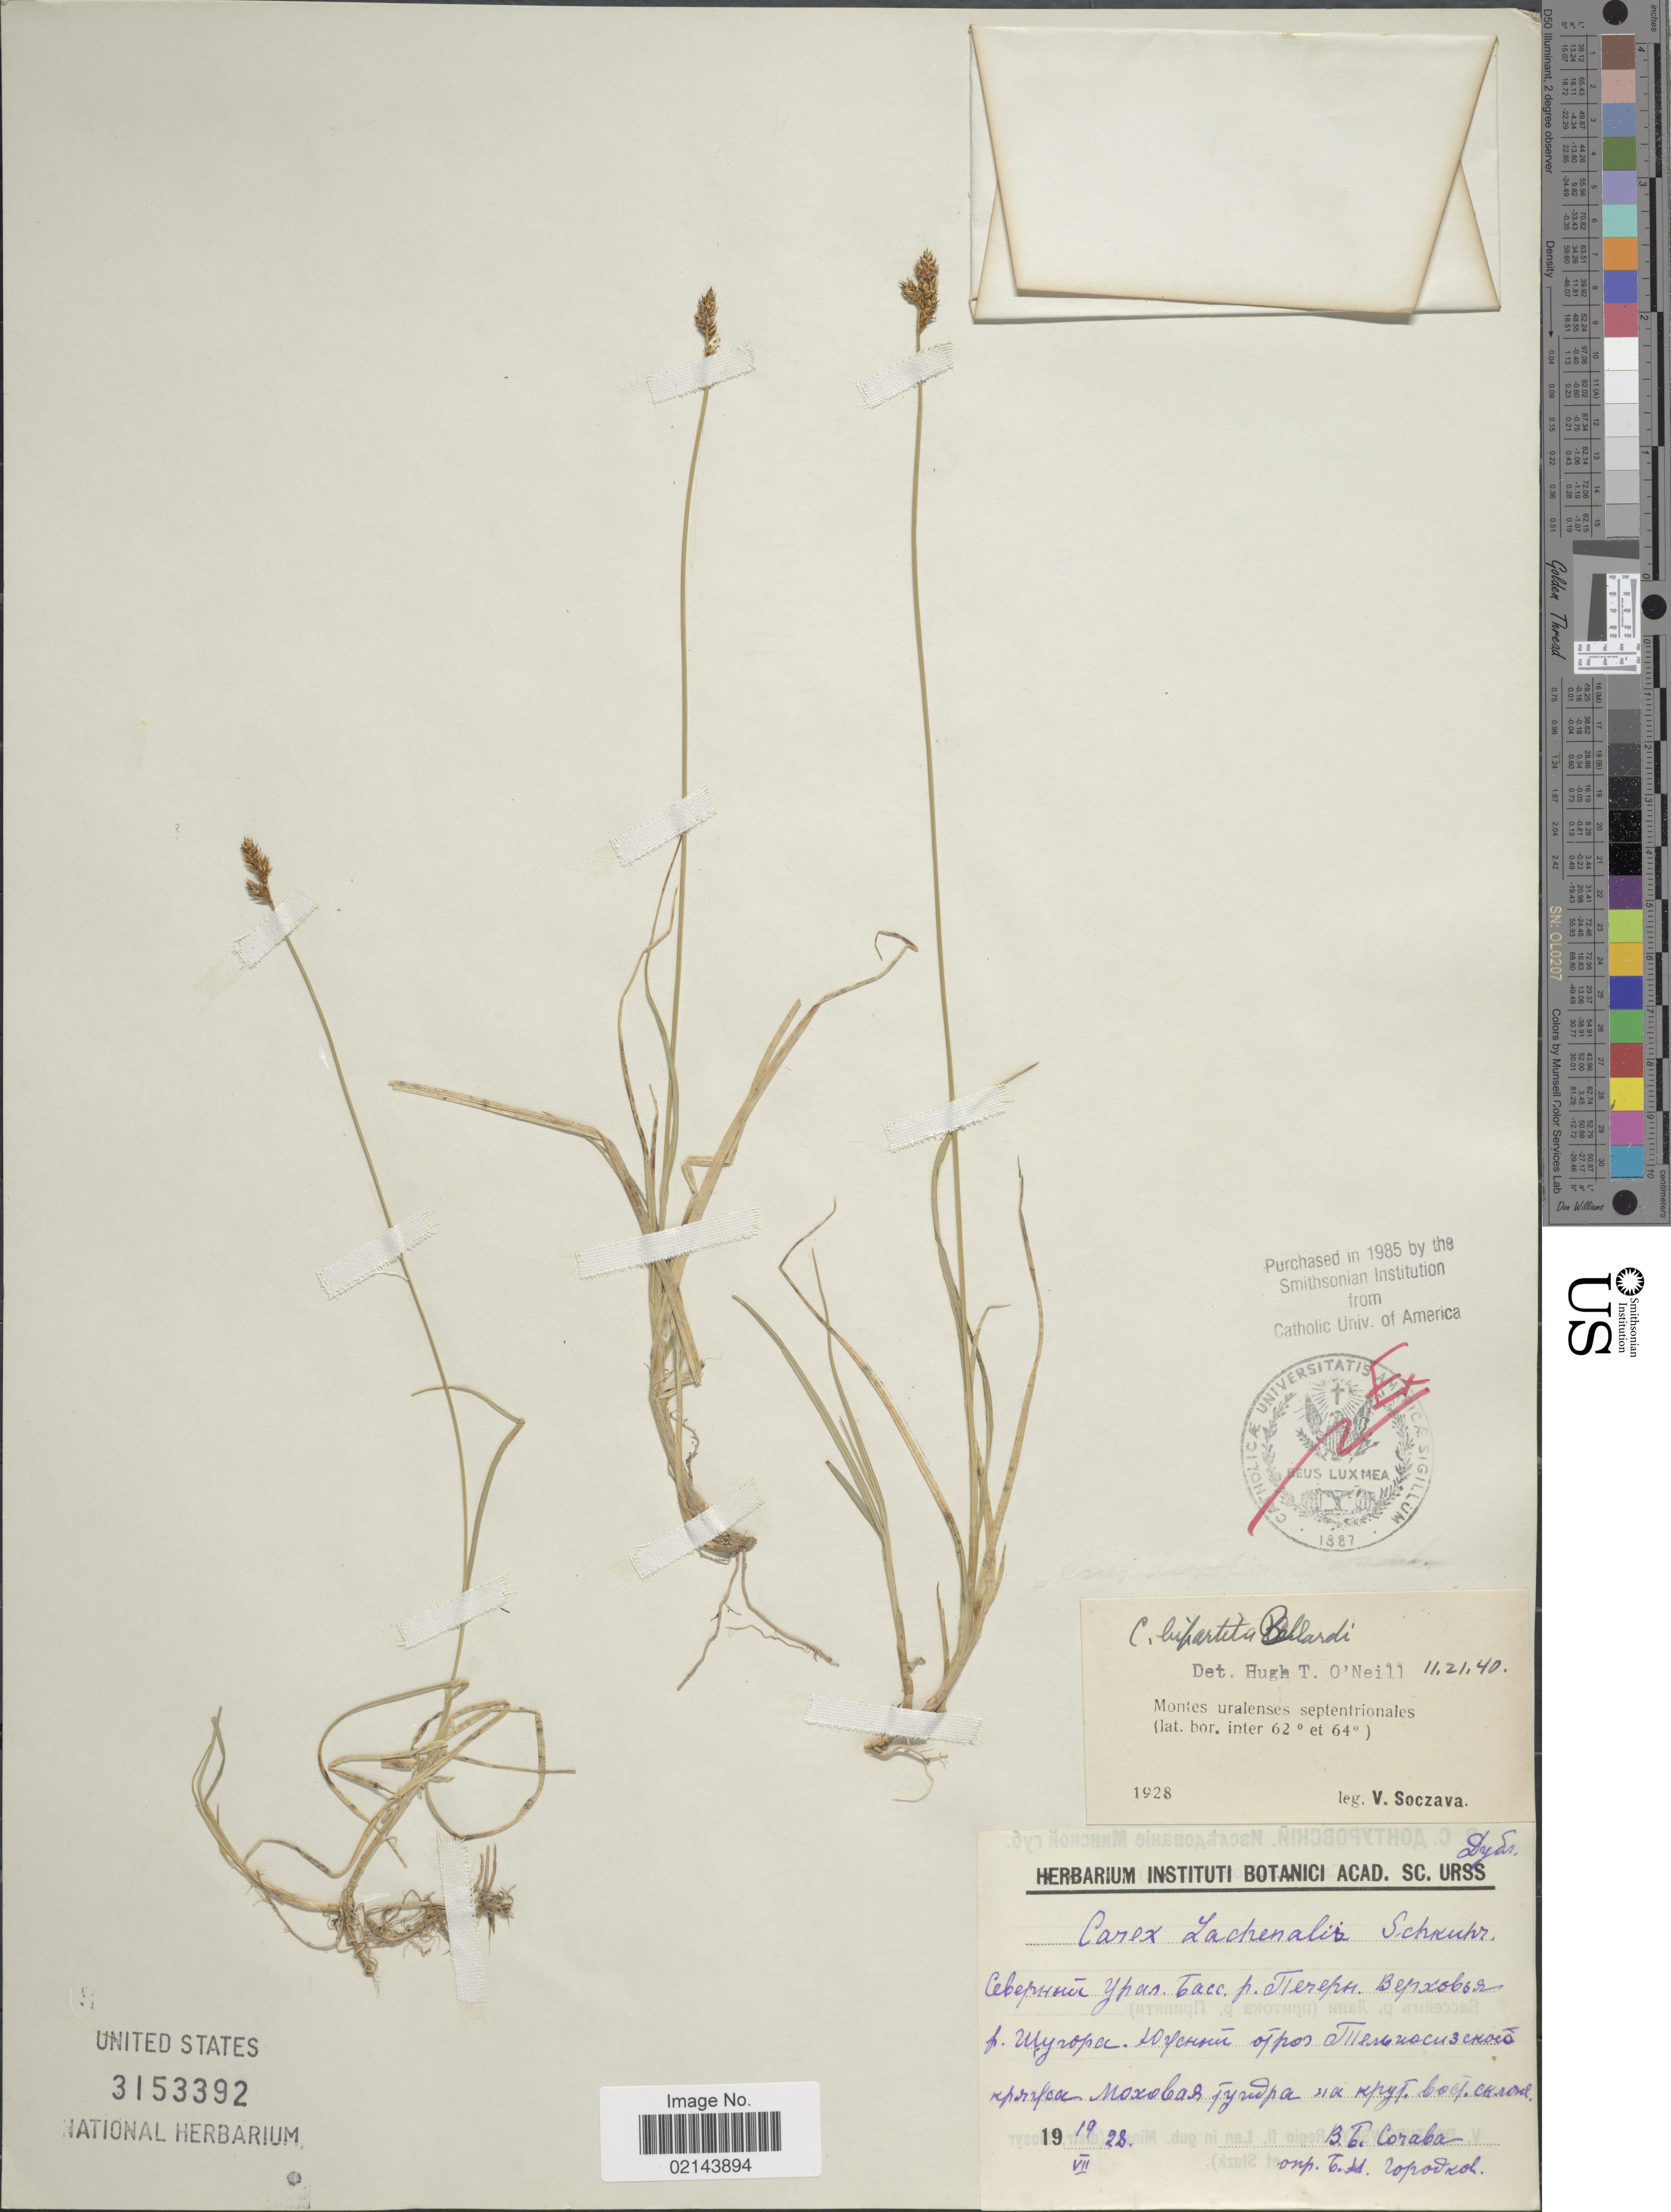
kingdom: Plantae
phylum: Tracheophyta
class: Liliopsida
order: Poales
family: Cyperaceae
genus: Carex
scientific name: Carex lachenalii subsp. lachenalii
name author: Schkuhr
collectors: V. Soczava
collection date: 1928-07-19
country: Russian Federation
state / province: Komi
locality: Montes uralenses septentrionales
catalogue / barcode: US 3153392